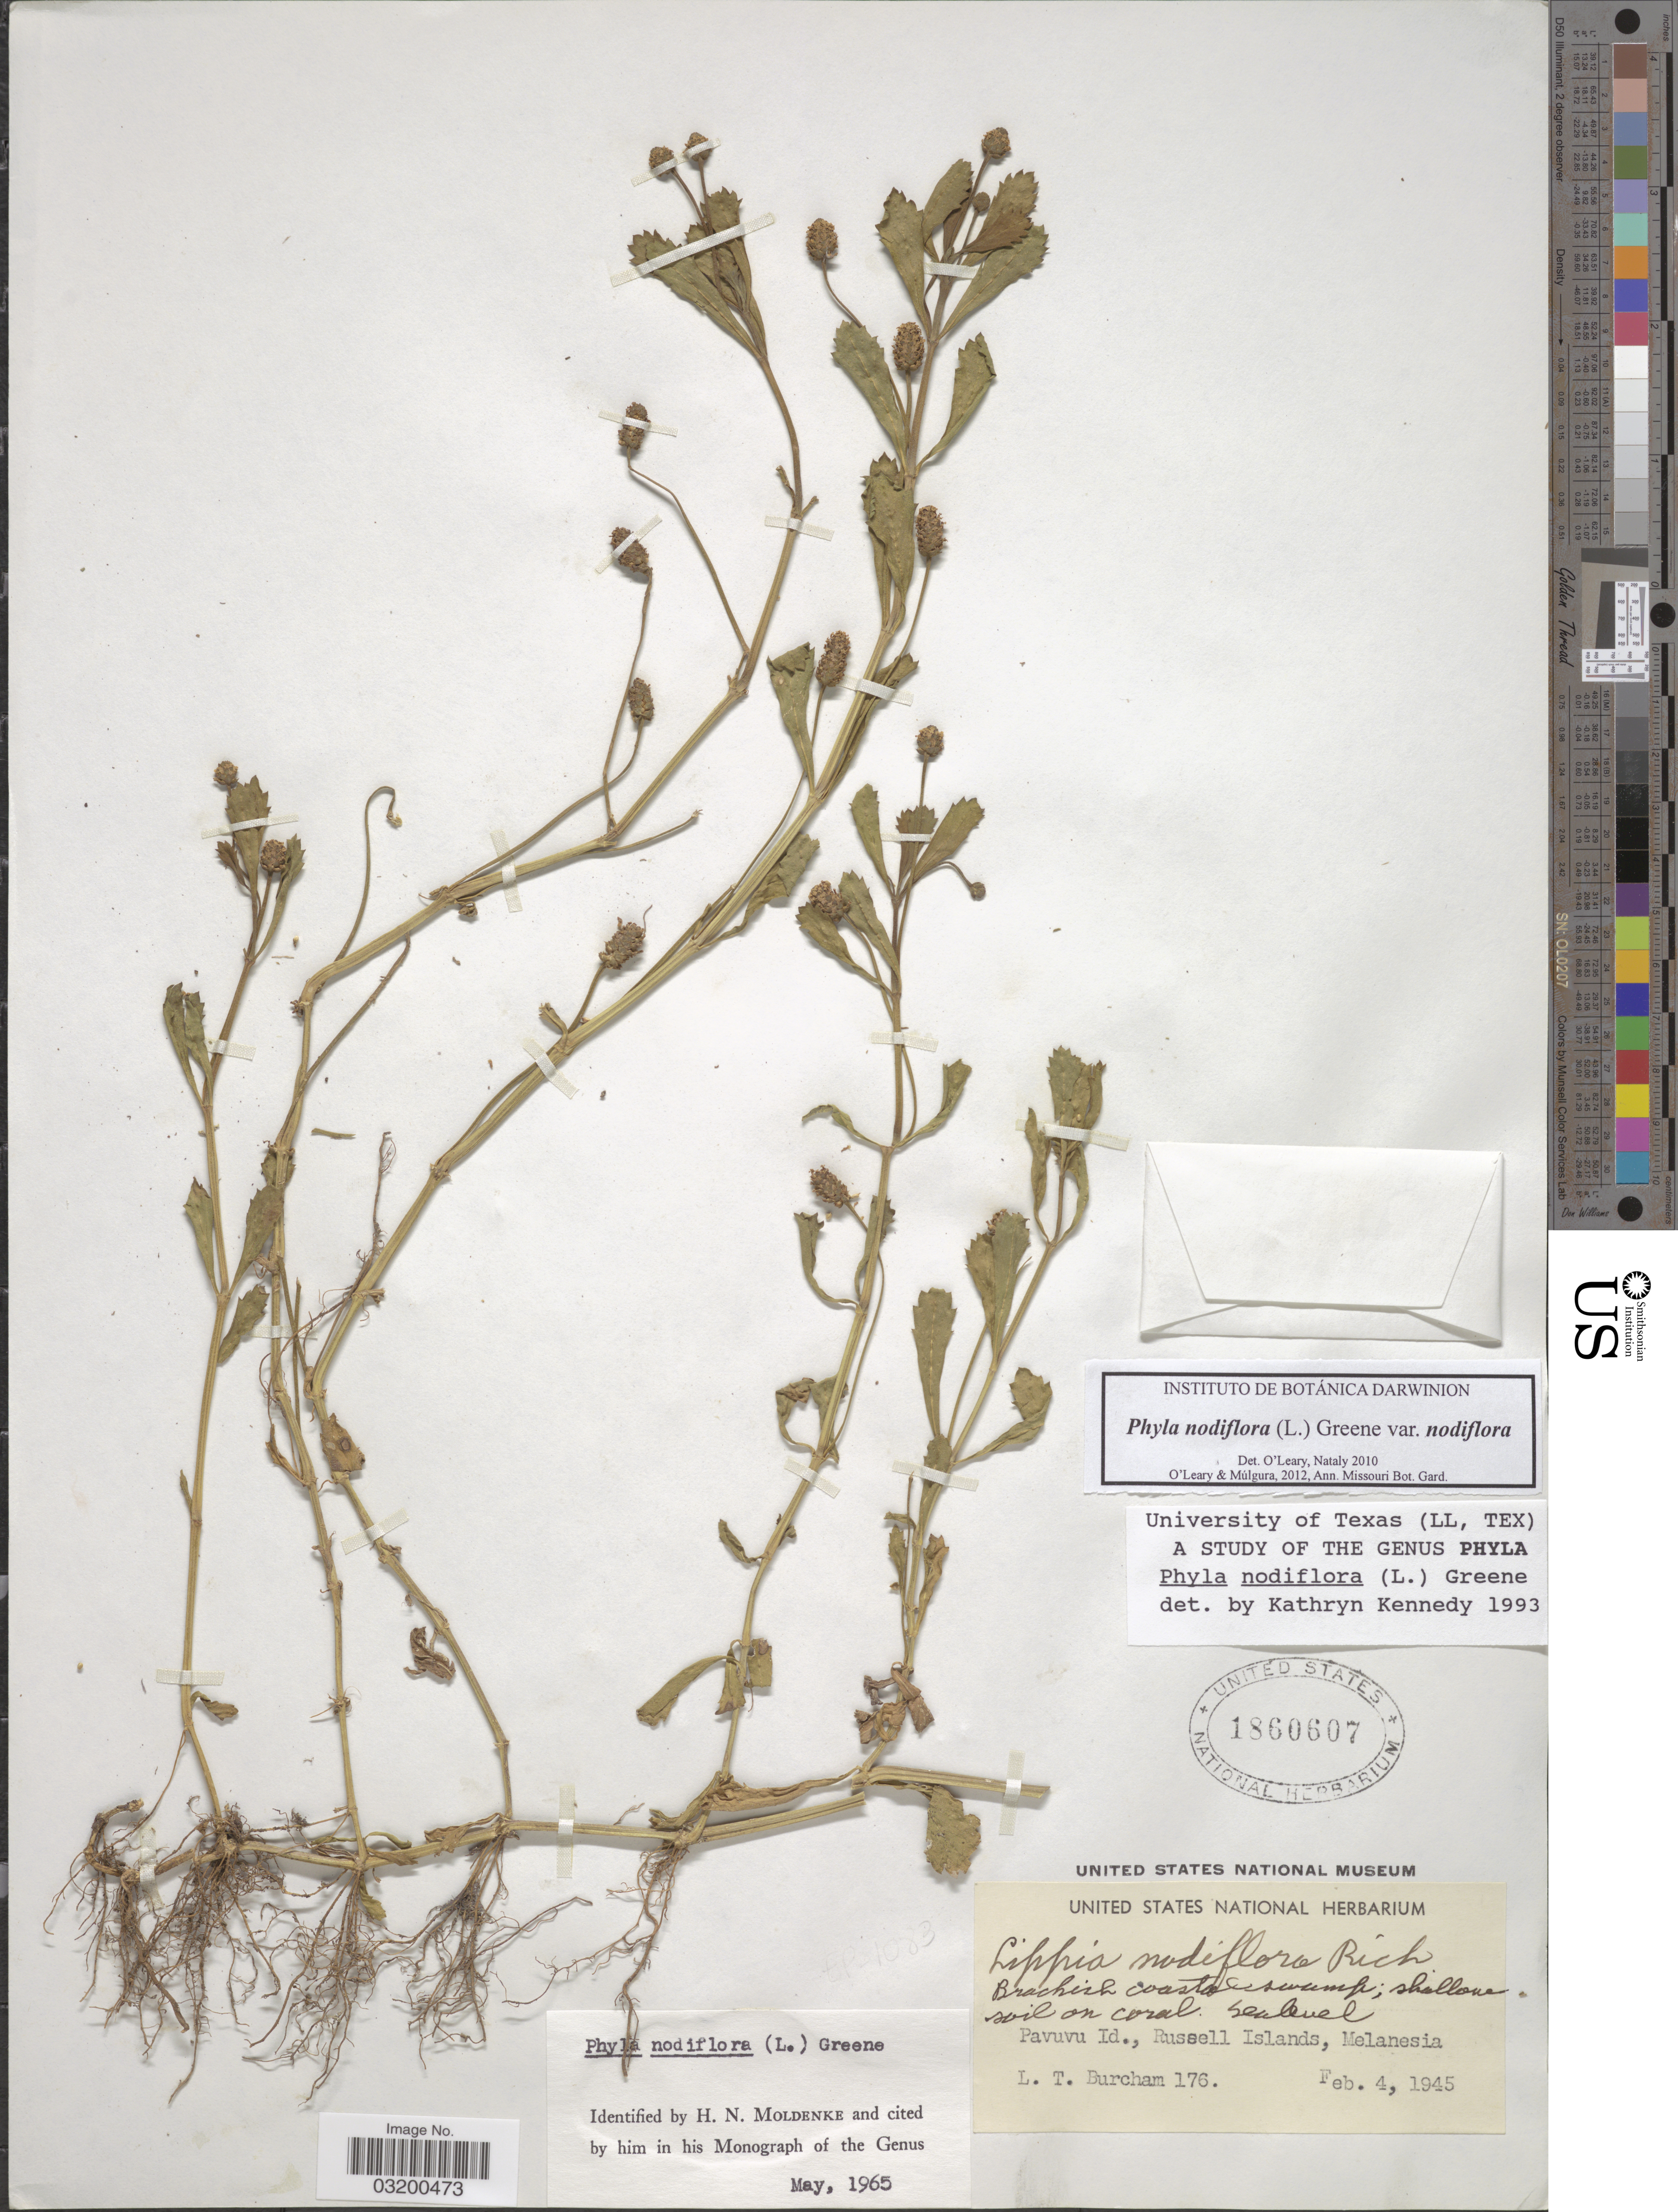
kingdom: Plantae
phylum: Tracheophyta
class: Magnoliopsida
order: Lamiales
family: Verbenaceae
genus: Phyla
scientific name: Phyla nodiflora var. nodiflora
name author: (L.) Greene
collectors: L. Burcham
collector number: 176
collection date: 1945-02-04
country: Solomon Islands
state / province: Solomon Islands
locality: Pavuvu Id., Russel Islands, Melanesia.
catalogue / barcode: US 1860607